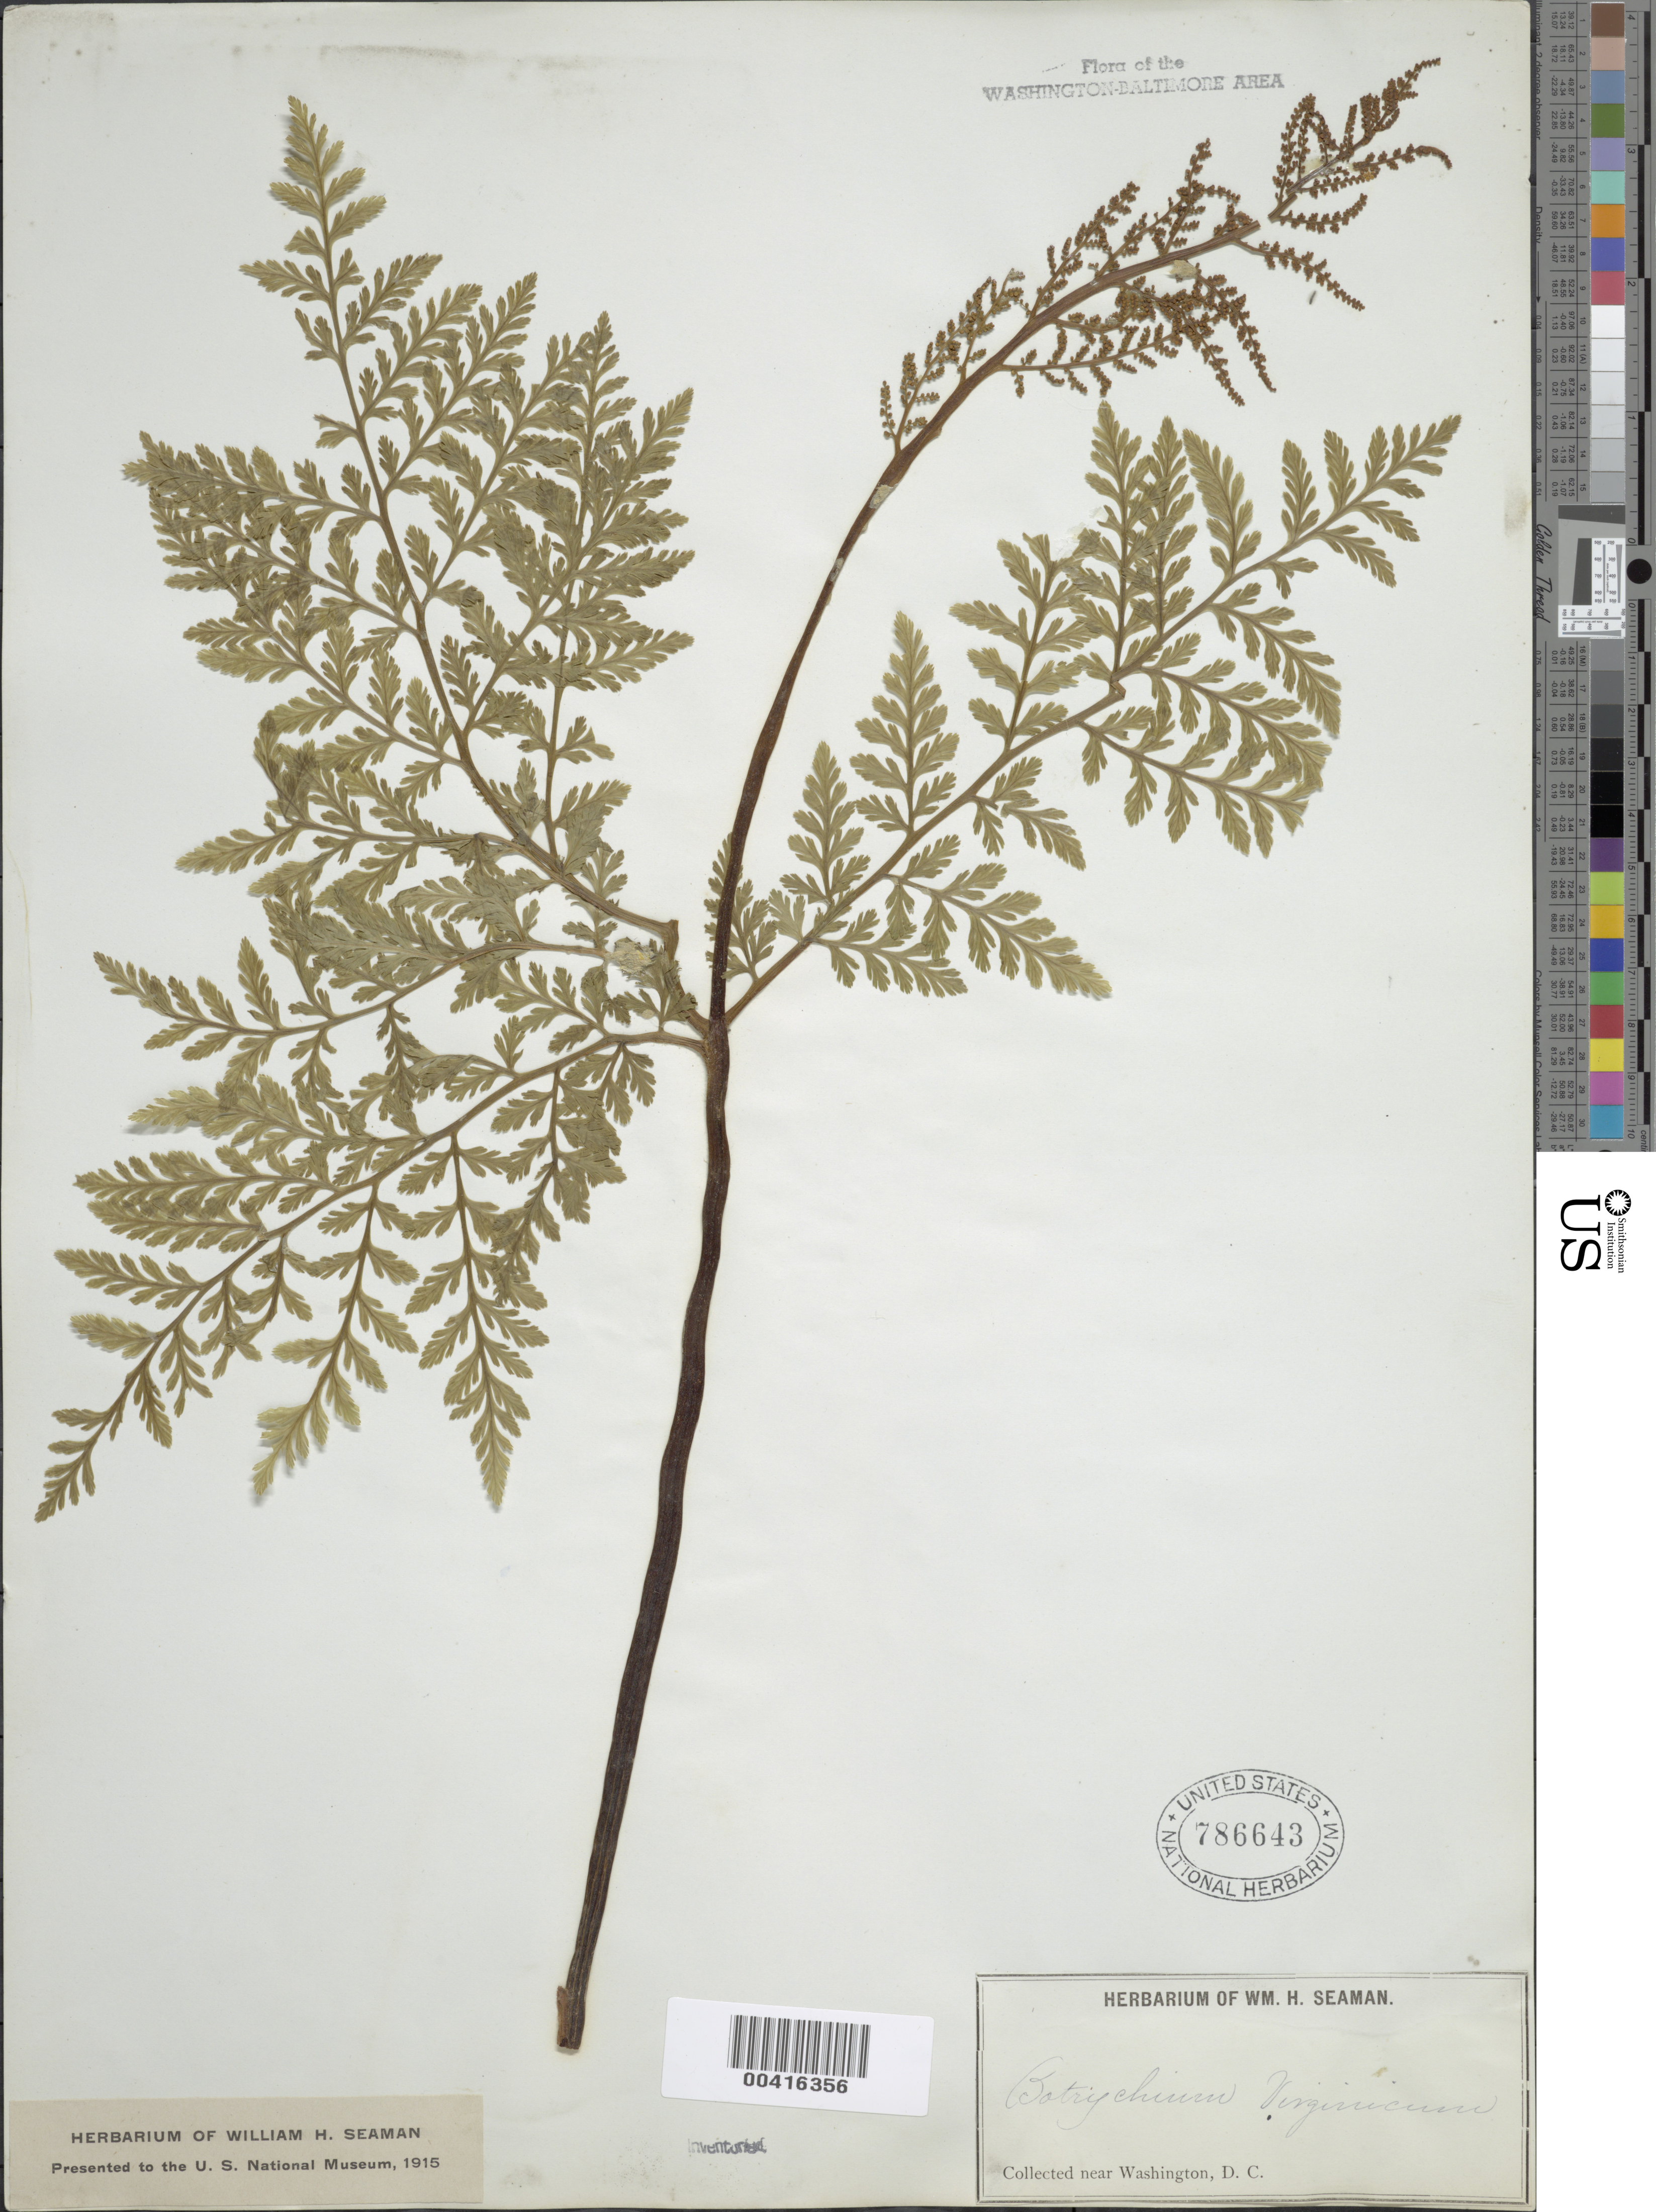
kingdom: Plantae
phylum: Tracheophyta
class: Polypodiopsida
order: Ophioglossales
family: Ophioglossaceae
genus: Botrychium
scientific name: Botrychium virginianum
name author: (L.) Sw.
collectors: W. Seaman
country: United States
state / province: District of Columbia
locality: Washington DC area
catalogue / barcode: US 786643